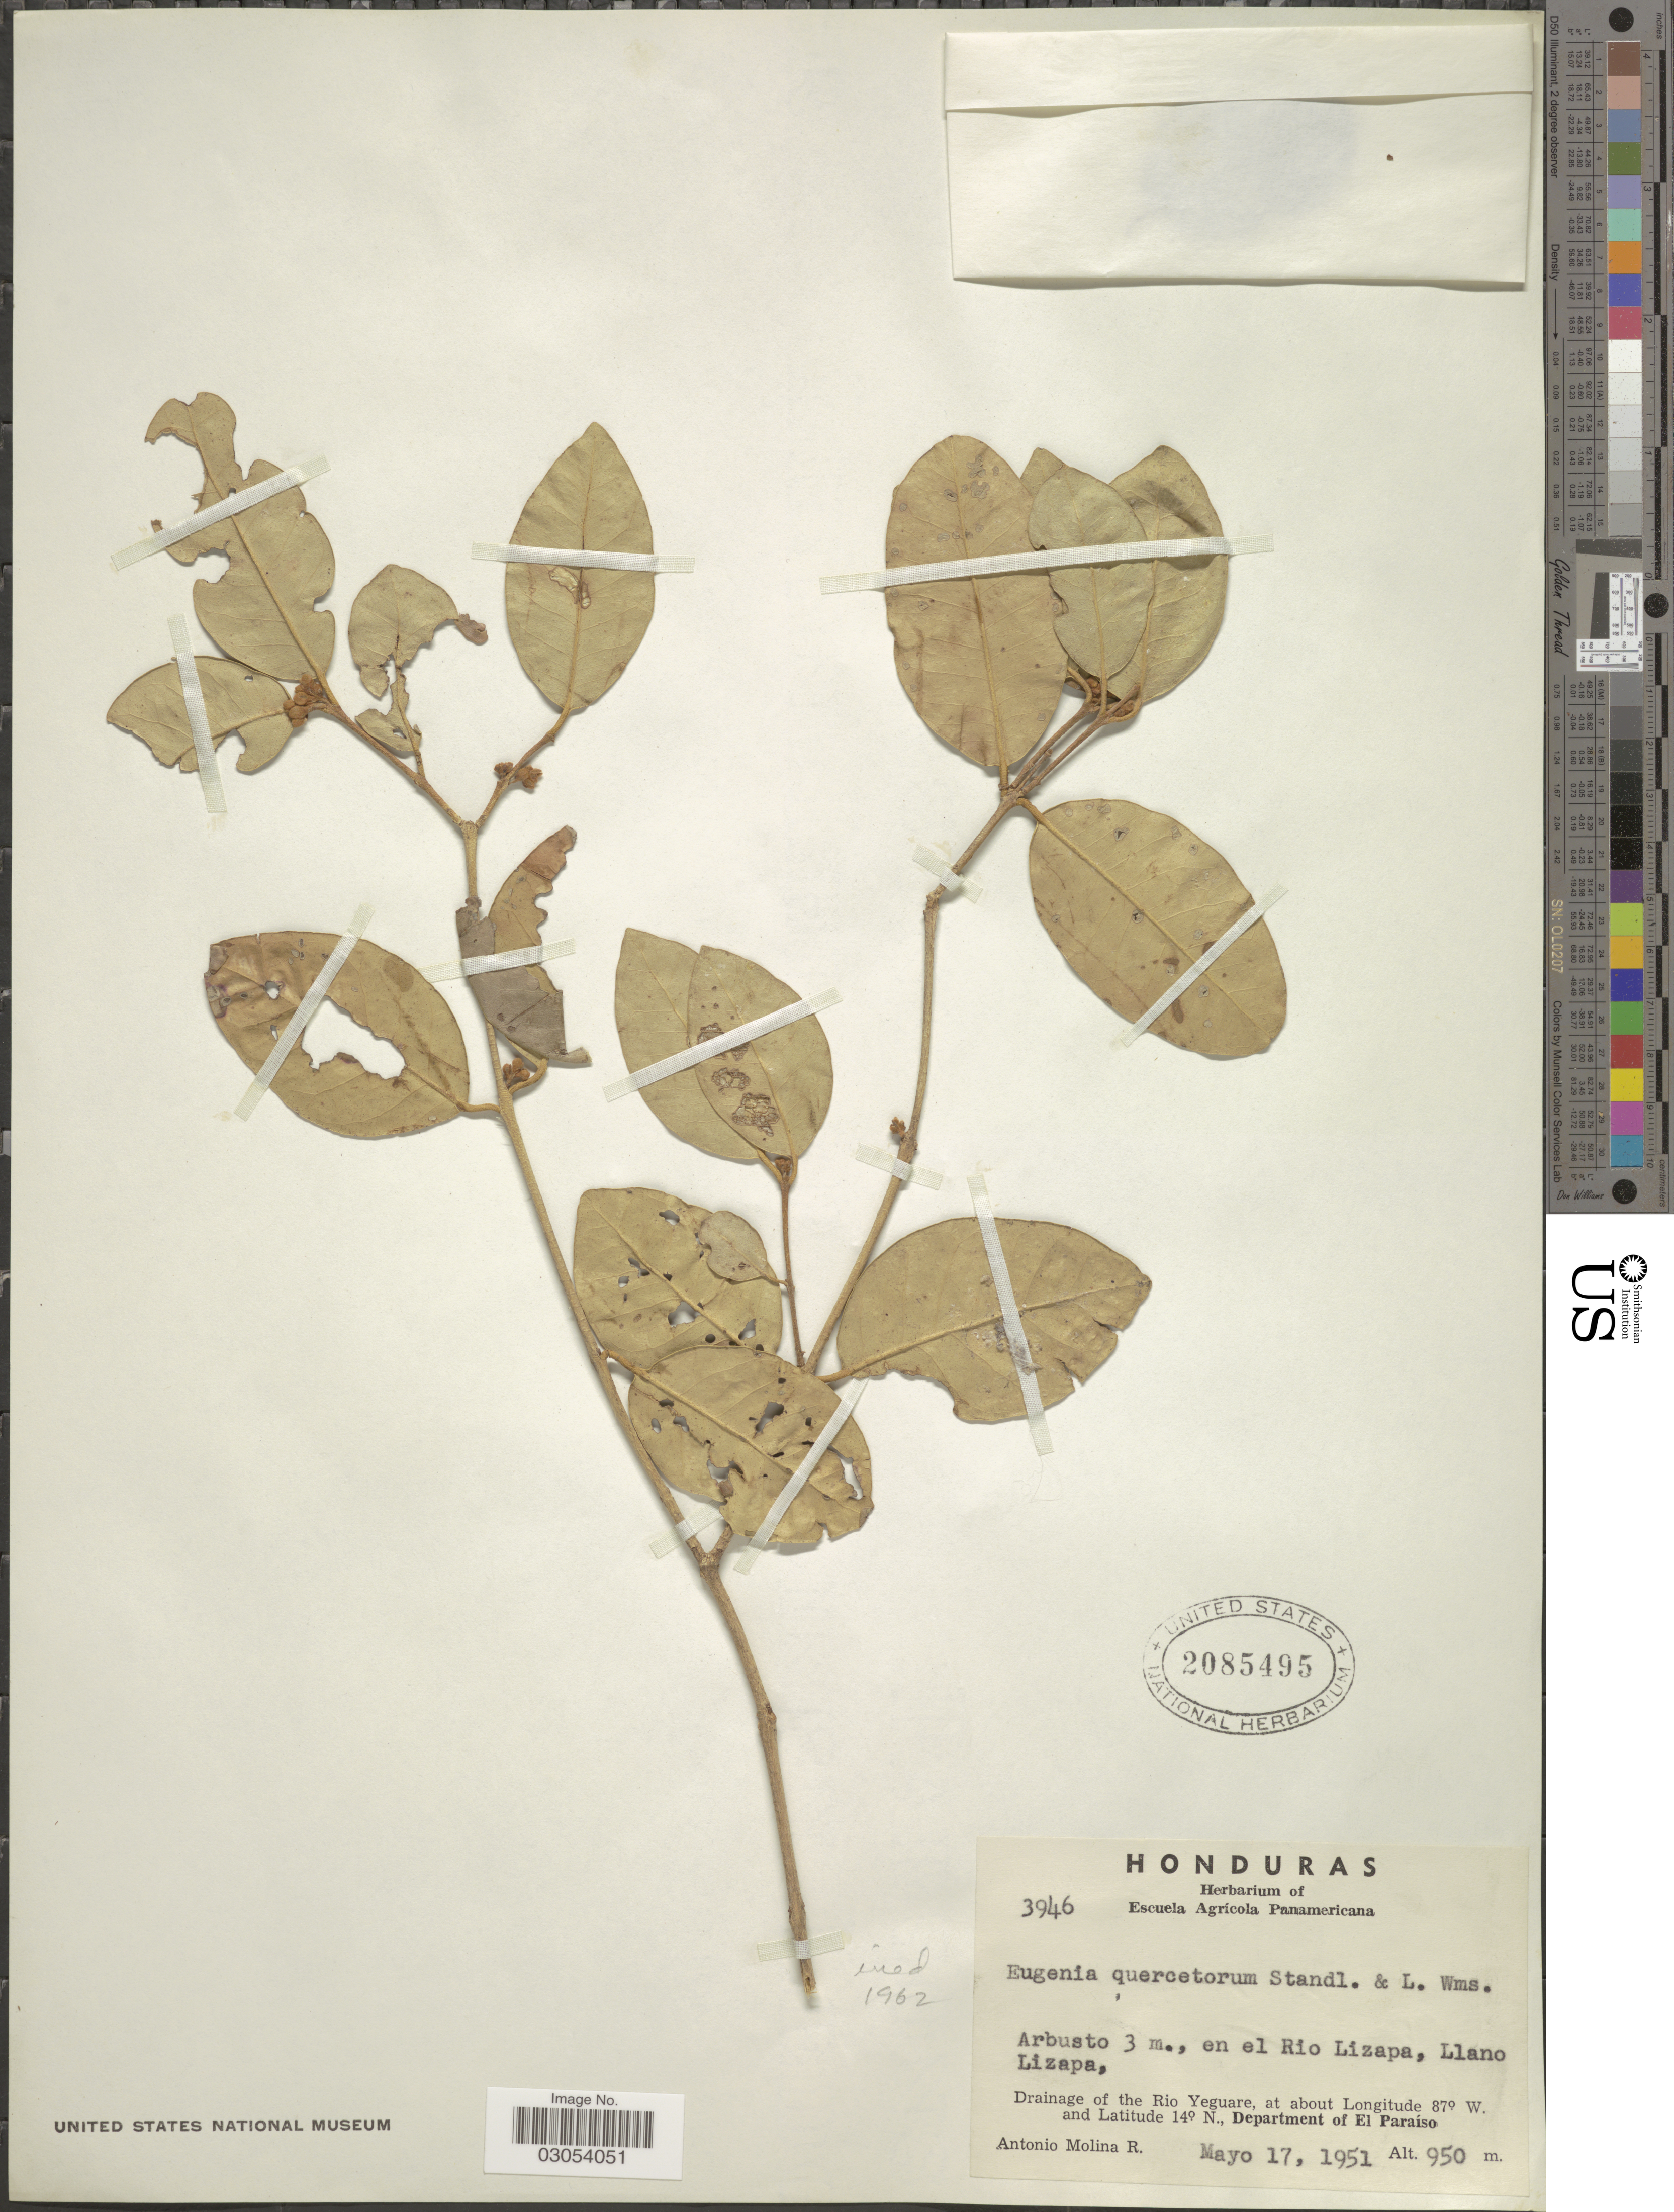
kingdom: Plantae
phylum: Tracheophyta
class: Magnoliopsida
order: Myrtales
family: Myrtaceae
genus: Eugenia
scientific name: Eugenia quercetorum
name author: Standl. & L.O. Williams ex Barrie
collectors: A. Molina R.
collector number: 3946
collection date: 1951-05-17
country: Honduras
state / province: El Paraíso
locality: En el Rio Lizapa, Llano Lizapa, Drainage of the Rio Yeguare, Department of El Paraíso.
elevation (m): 950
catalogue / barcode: US 2085495